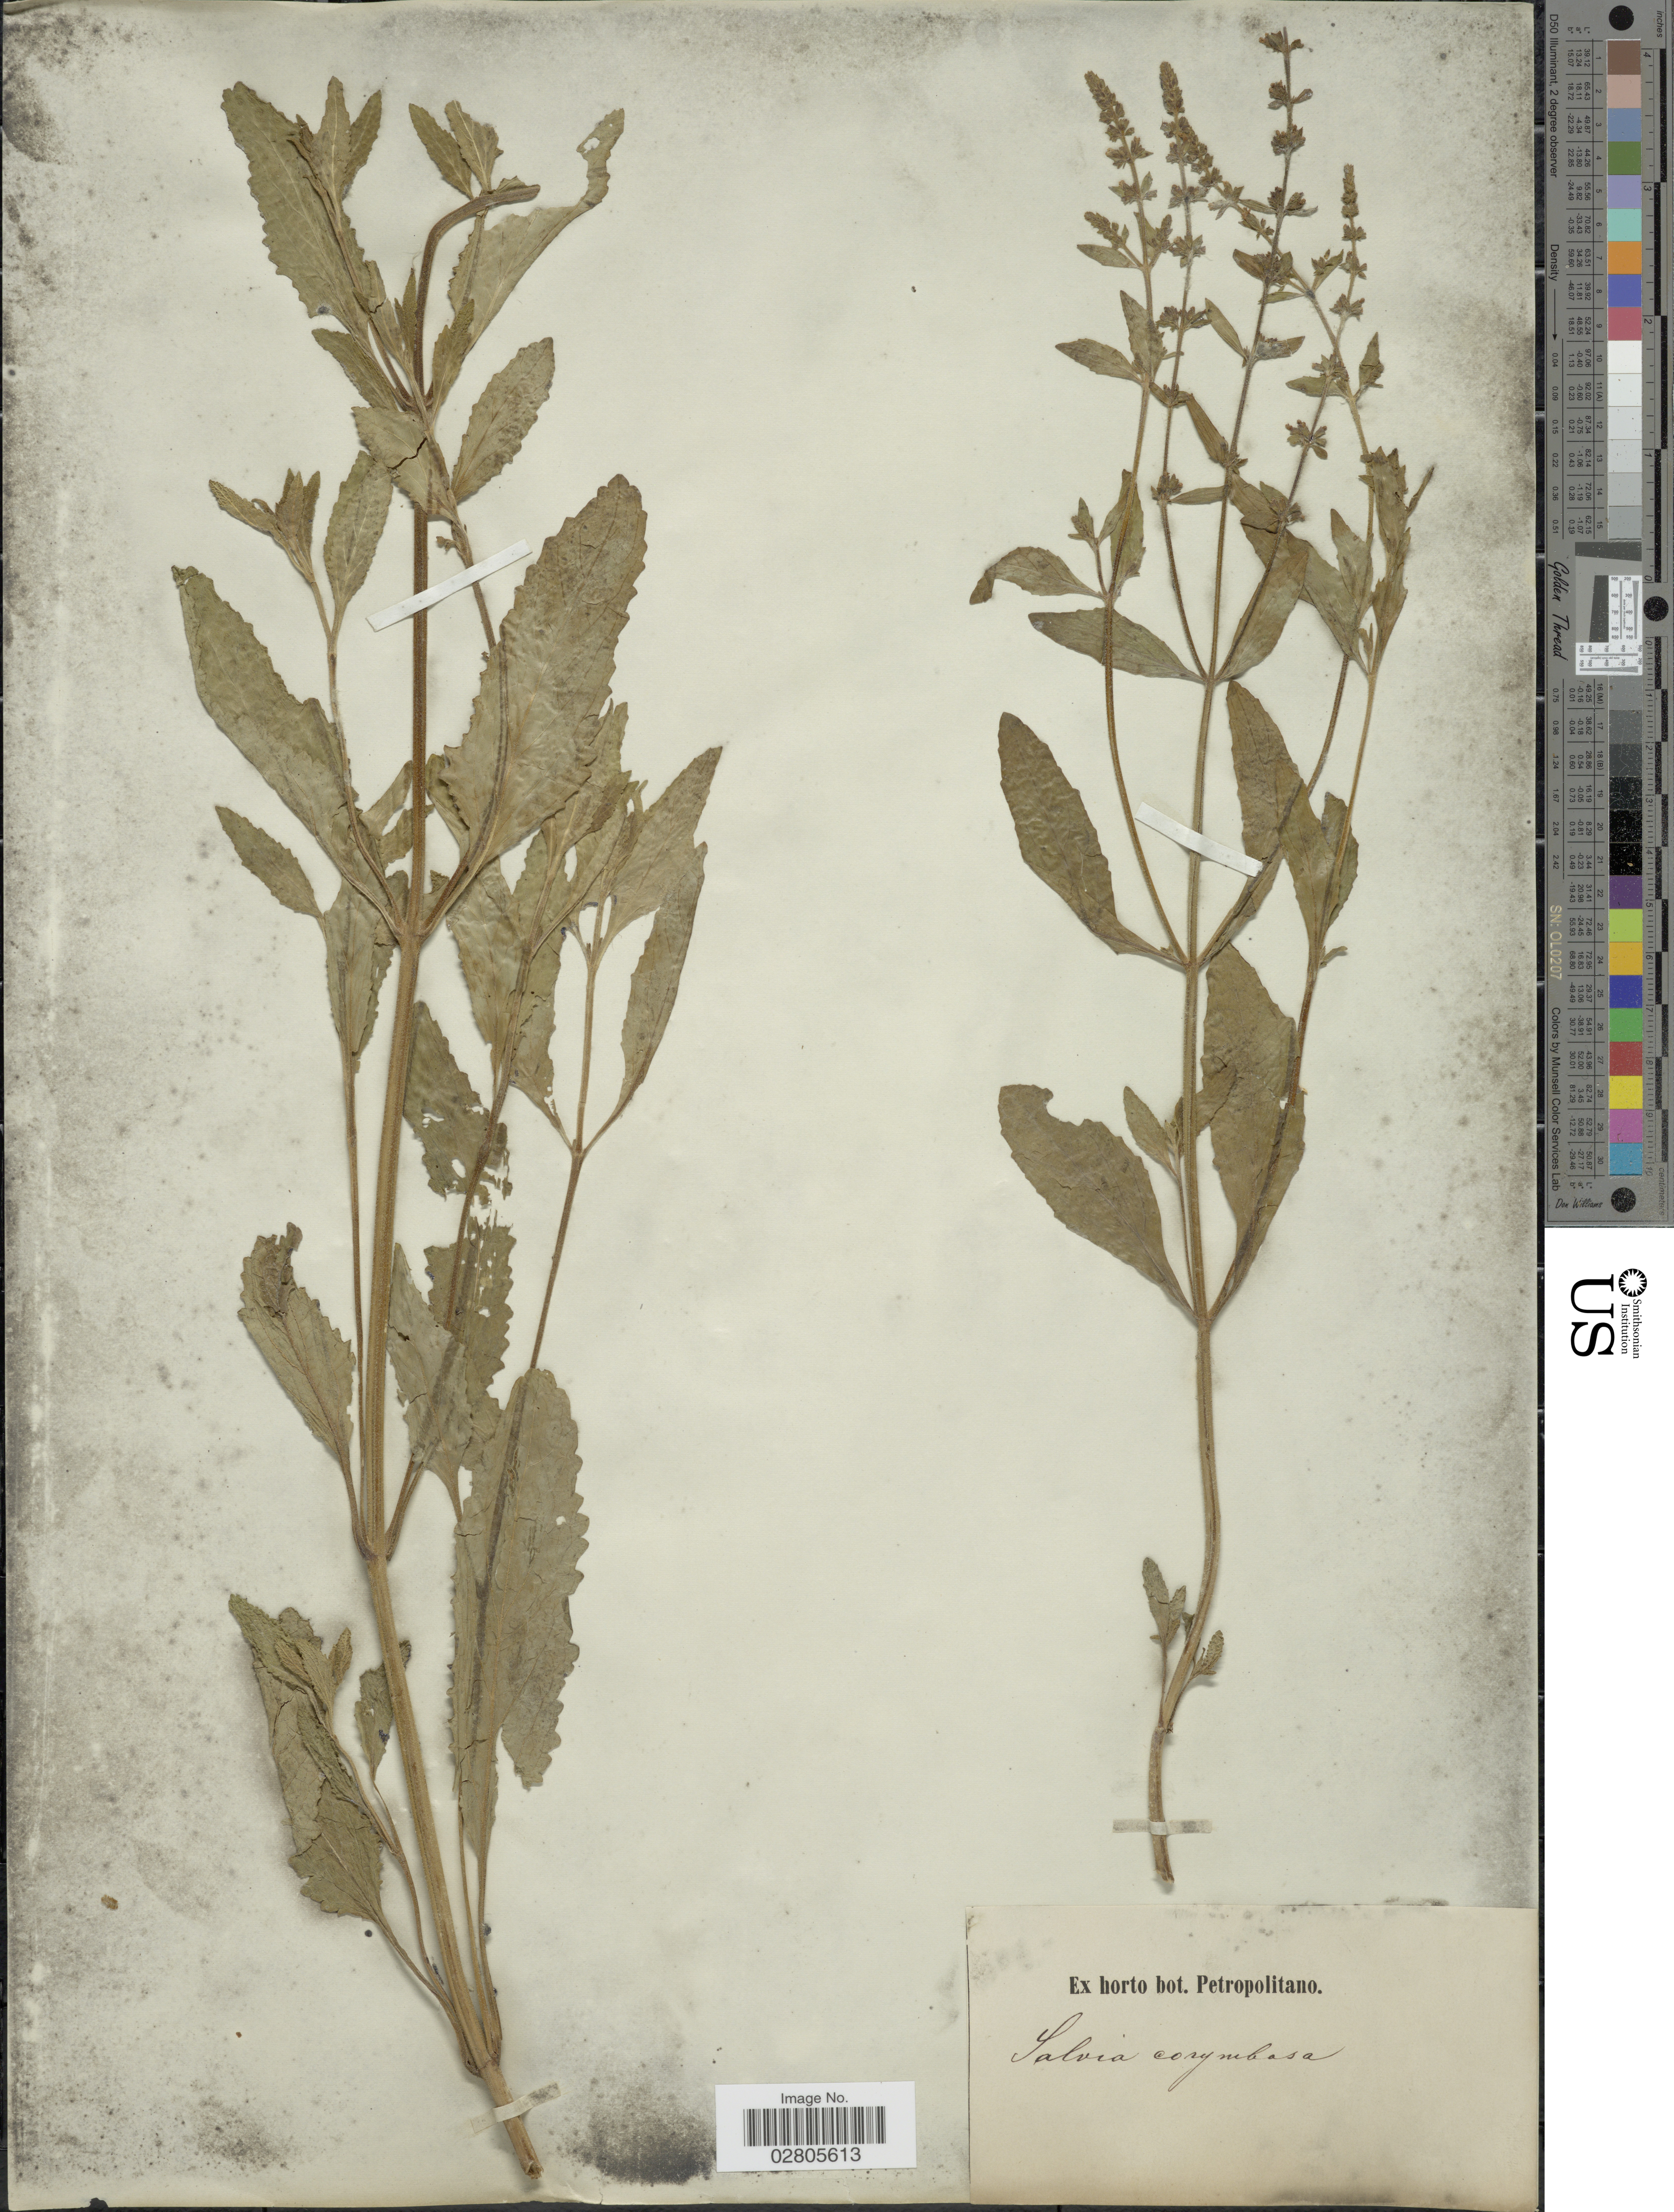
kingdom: Plantae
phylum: Tracheophyta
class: Magnoliopsida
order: Lamiales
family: Lamiaceae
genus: Salvia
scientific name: Salvia corymbosa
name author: Heyne ex Wall.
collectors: ex Horto Bot. Petropolitano